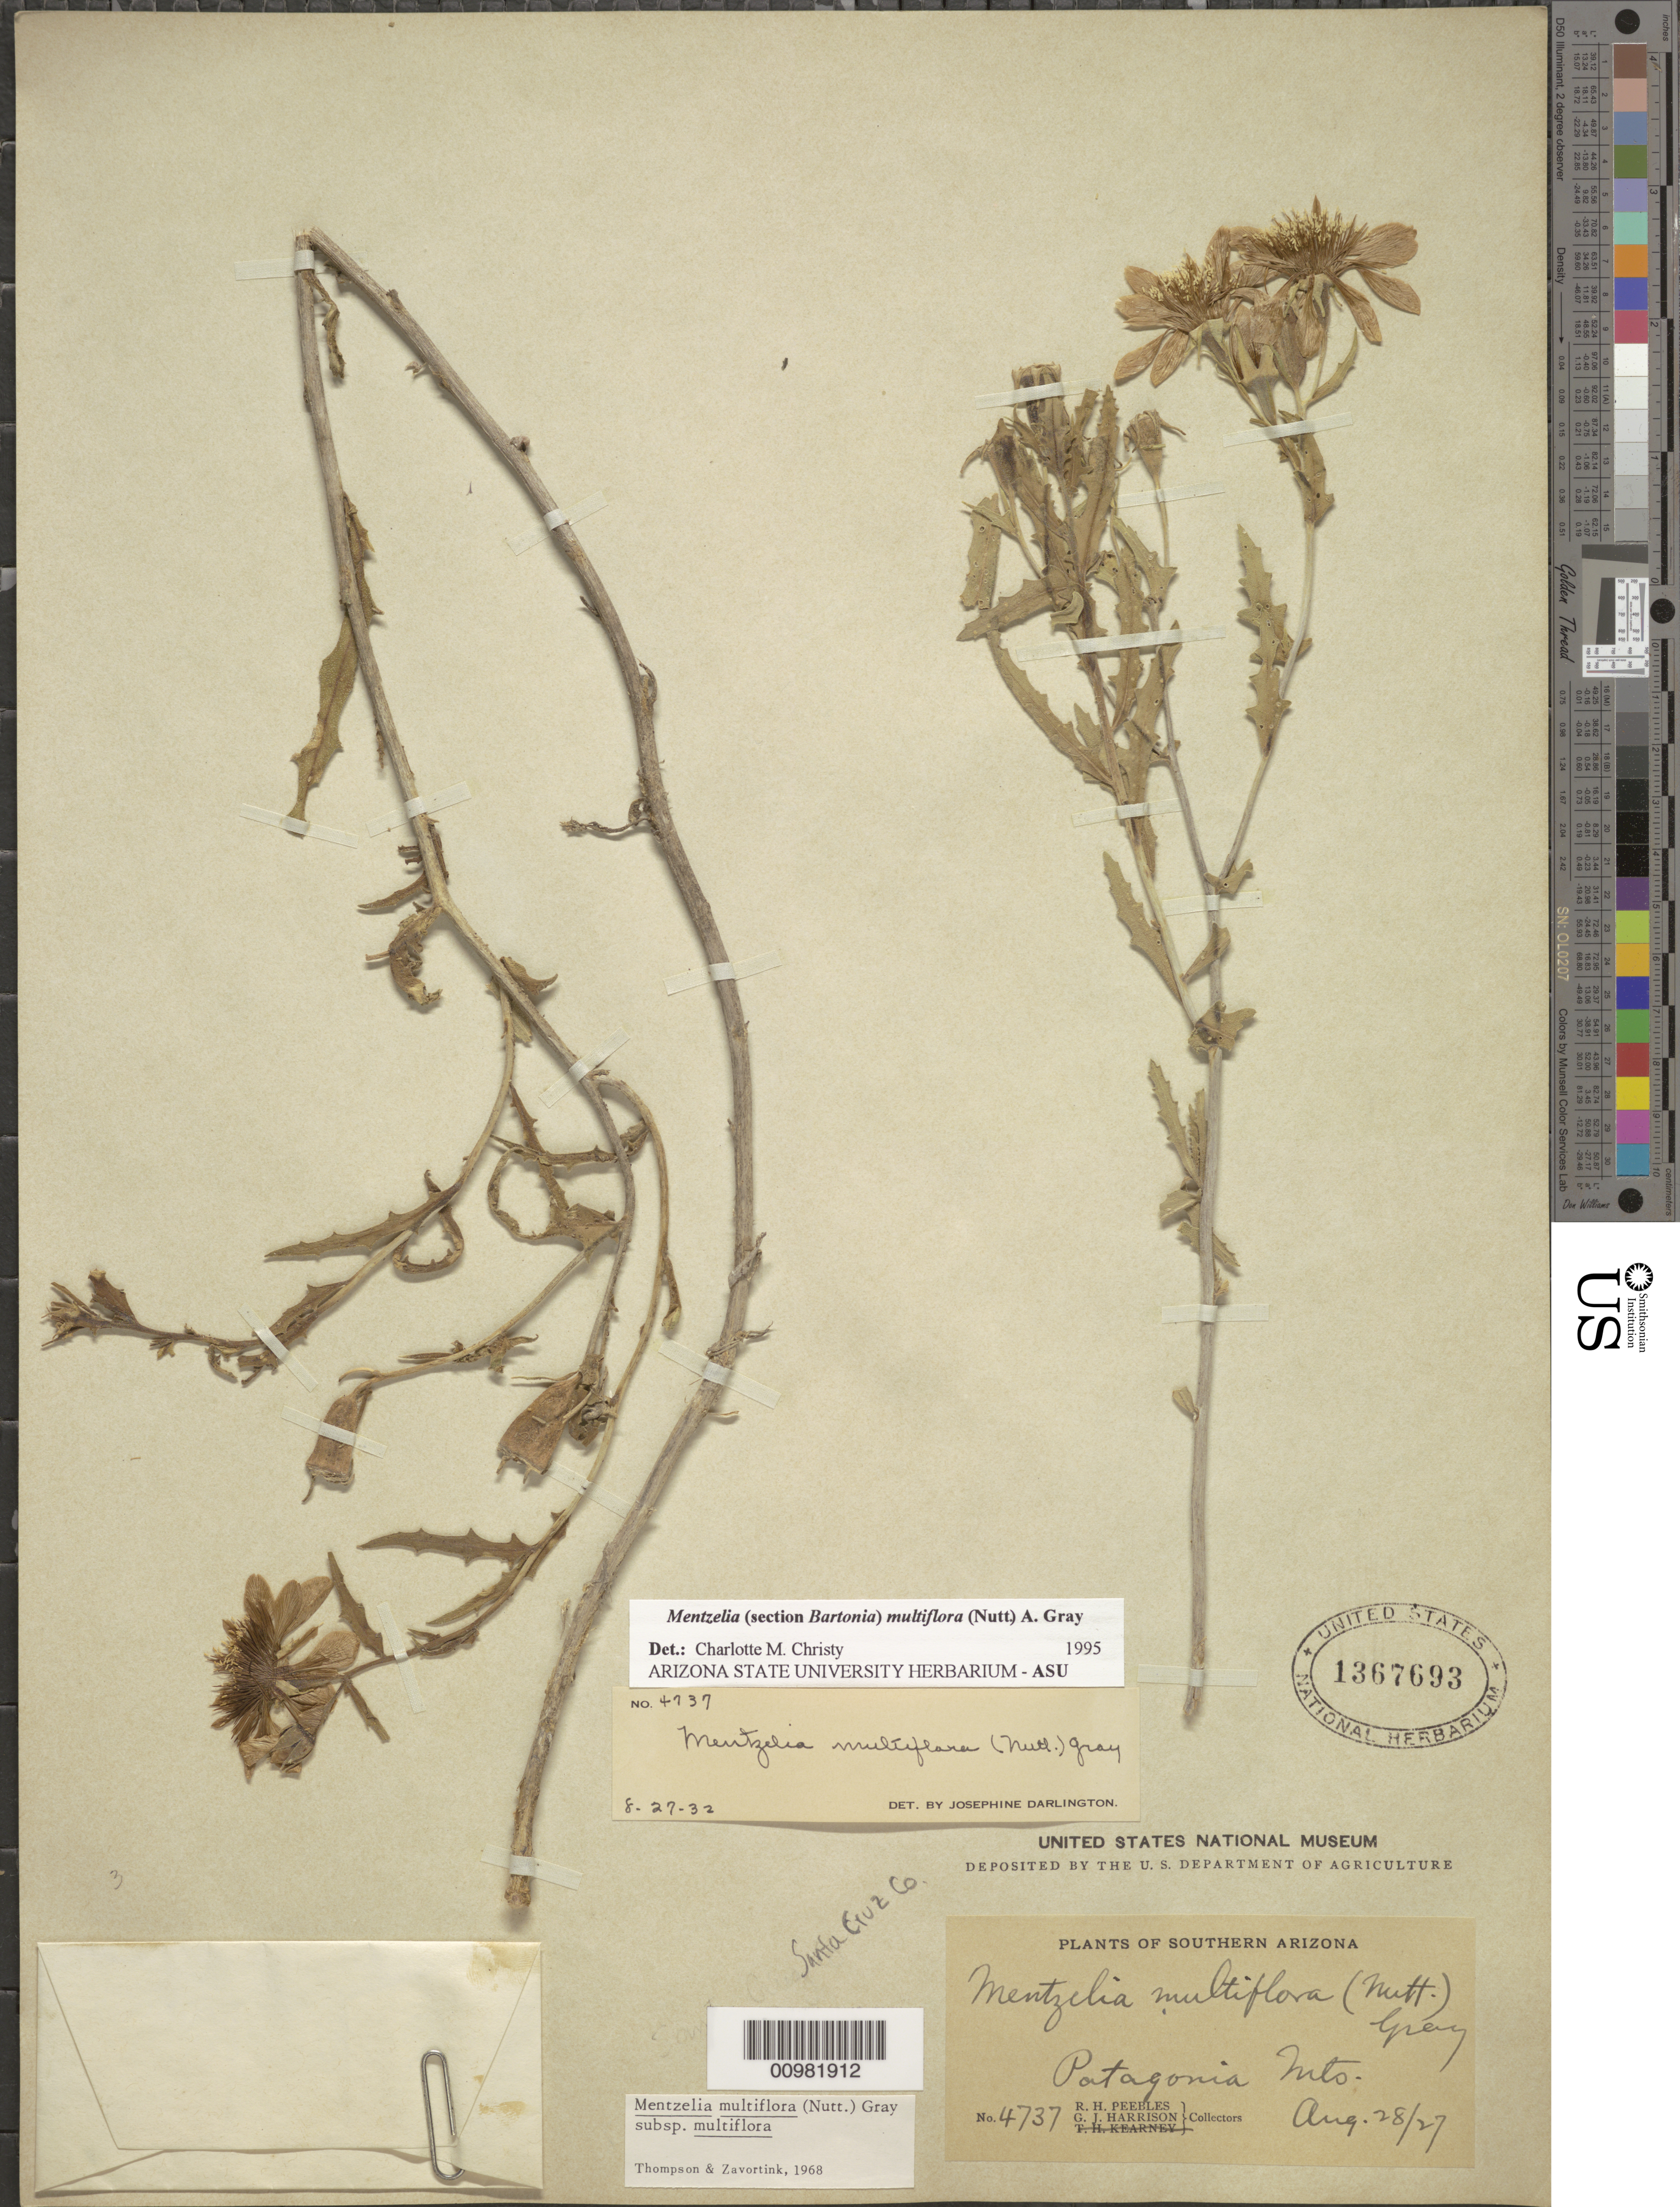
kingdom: Plantae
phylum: Tracheophyta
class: Magnoliopsida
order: Cornales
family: Loasaceae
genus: Mentzelia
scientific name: Mentzelia multiflora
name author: (Nutt.) A. Gray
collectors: R. H. Peebles & G. J. Harrison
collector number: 4737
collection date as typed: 28 Aug 1927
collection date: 1927-08-28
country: United States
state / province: Arizona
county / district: Santa Cruz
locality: Patagonia Mts.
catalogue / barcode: US 1367693